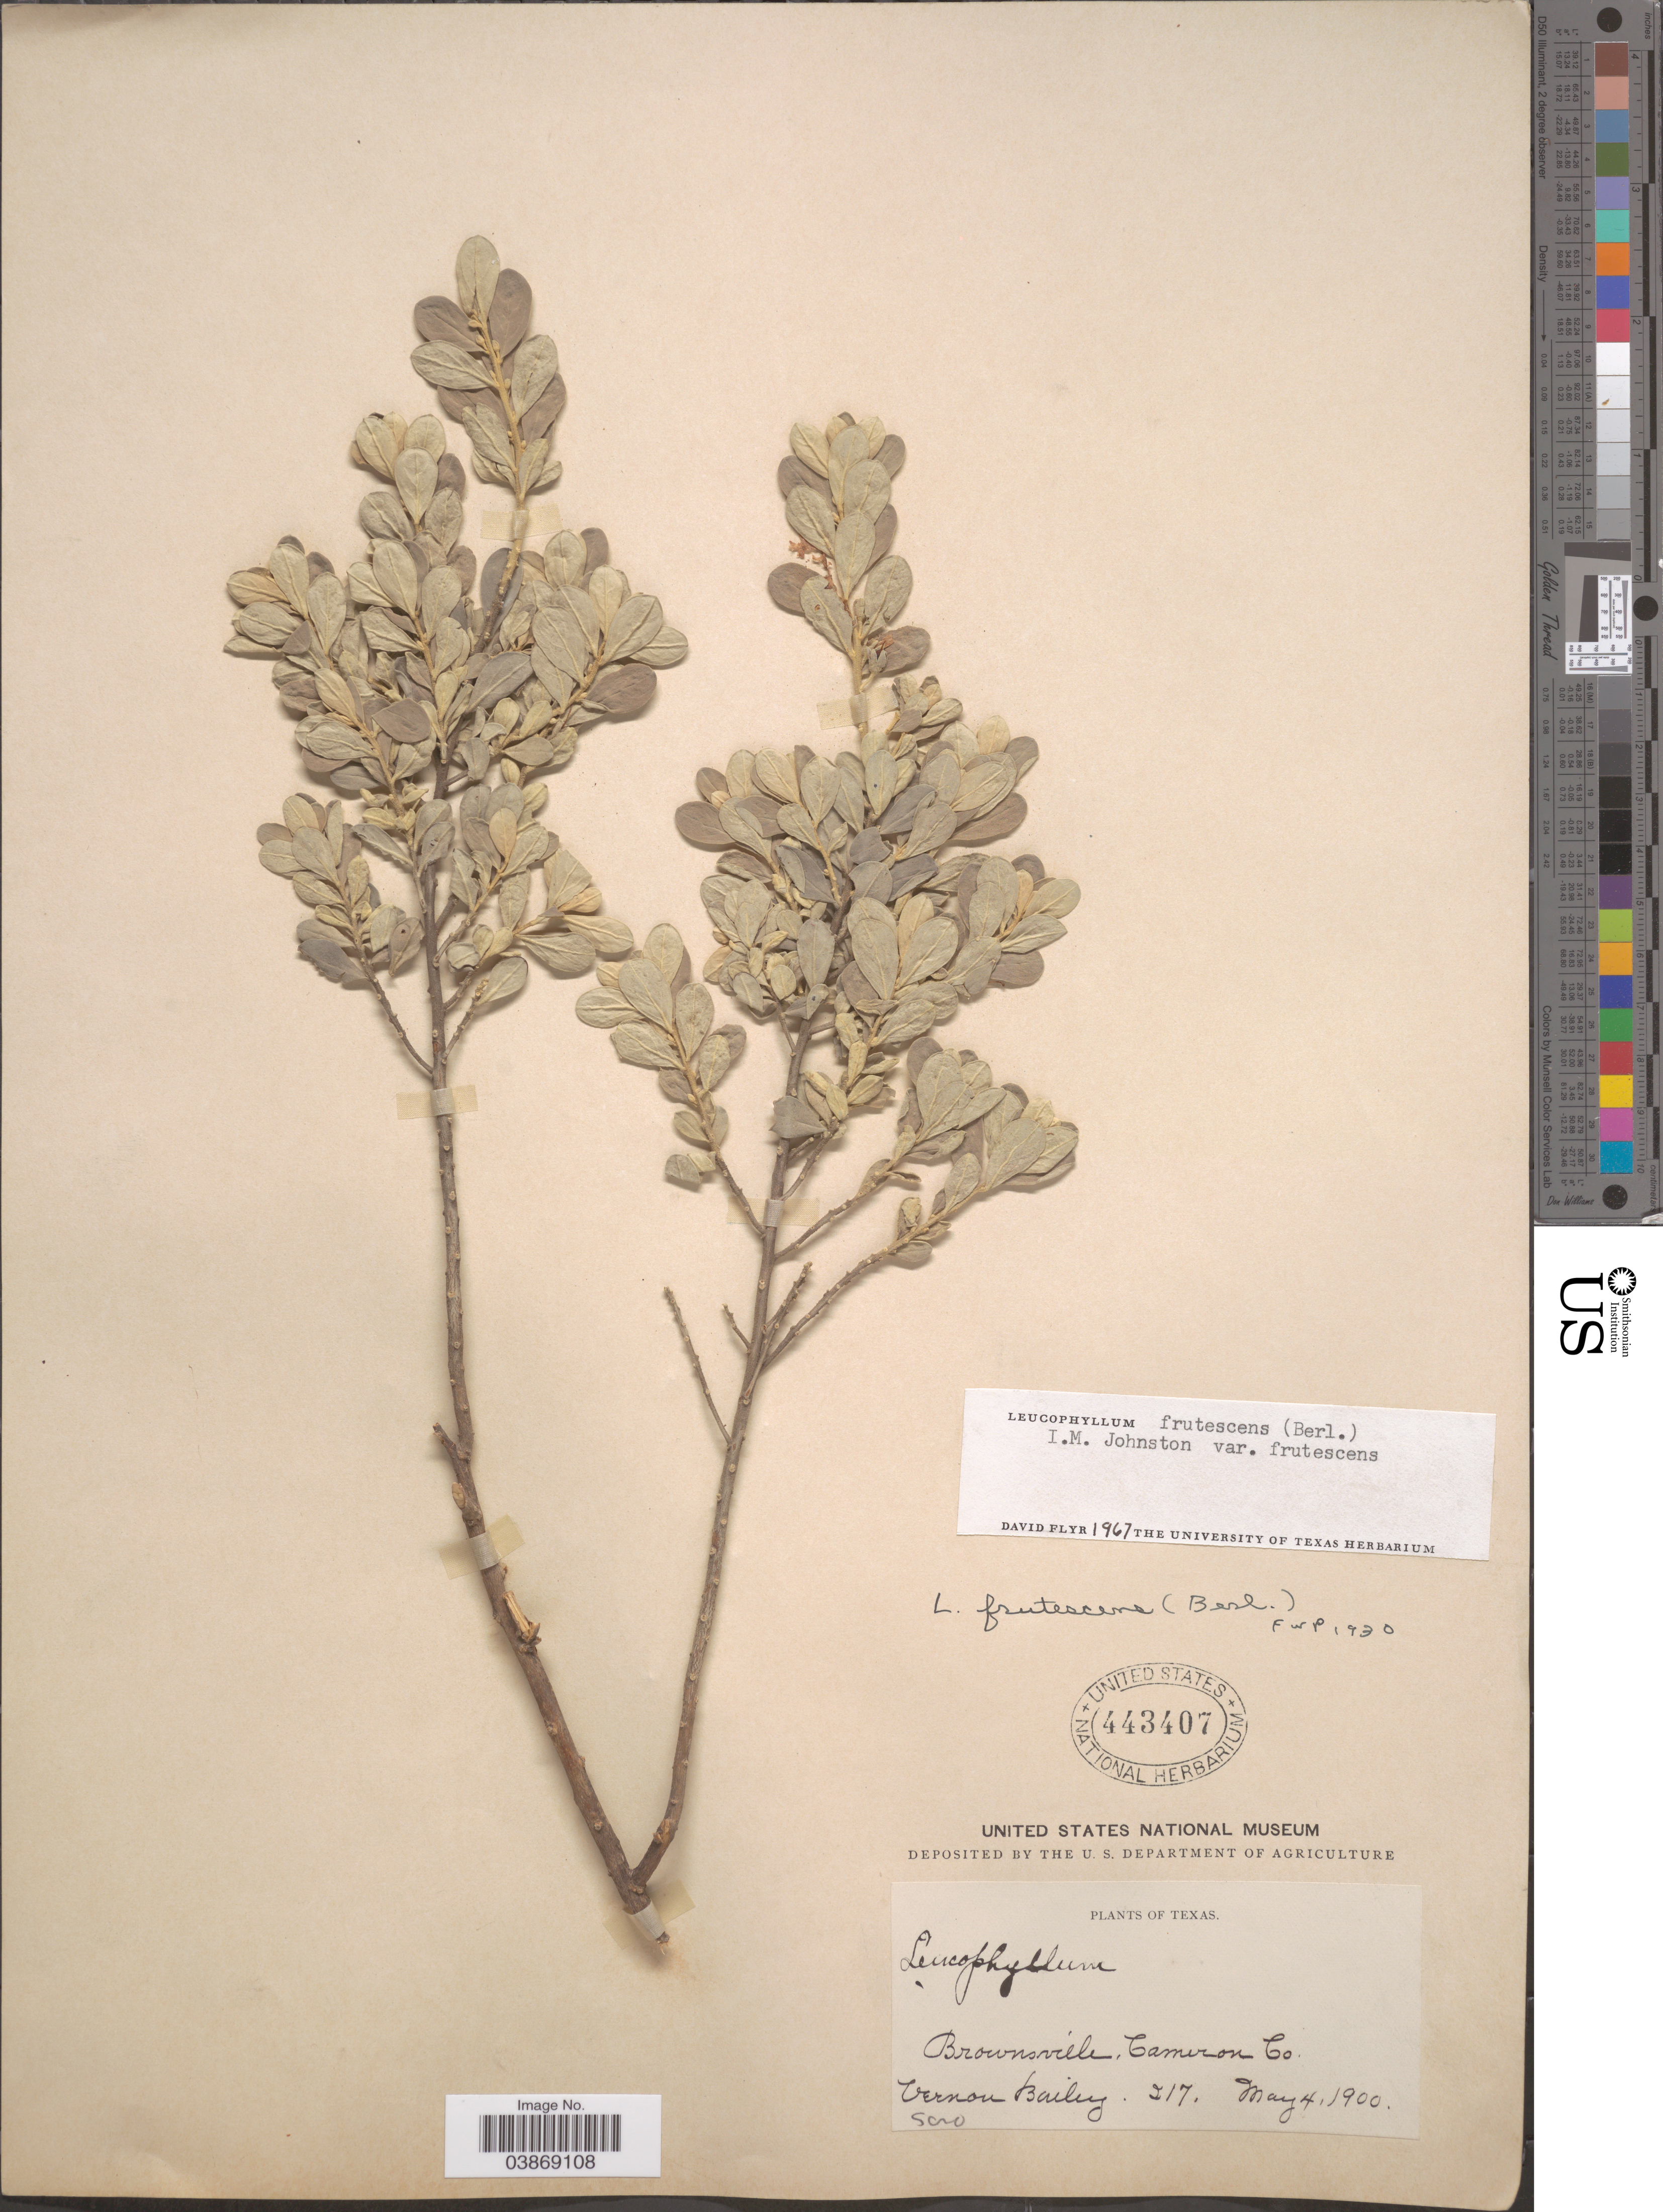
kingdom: Plantae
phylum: Tracheophyta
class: Magnoliopsida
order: Lamiales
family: Scrophulariaceae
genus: Leucophyllum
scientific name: Leucophyllum frutescens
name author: (Berland.) I.M. Johnst.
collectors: V. O. Bailey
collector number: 217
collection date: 1900-05-04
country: United States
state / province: Texas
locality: Brownsville. Cameron Co.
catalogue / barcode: US 443407